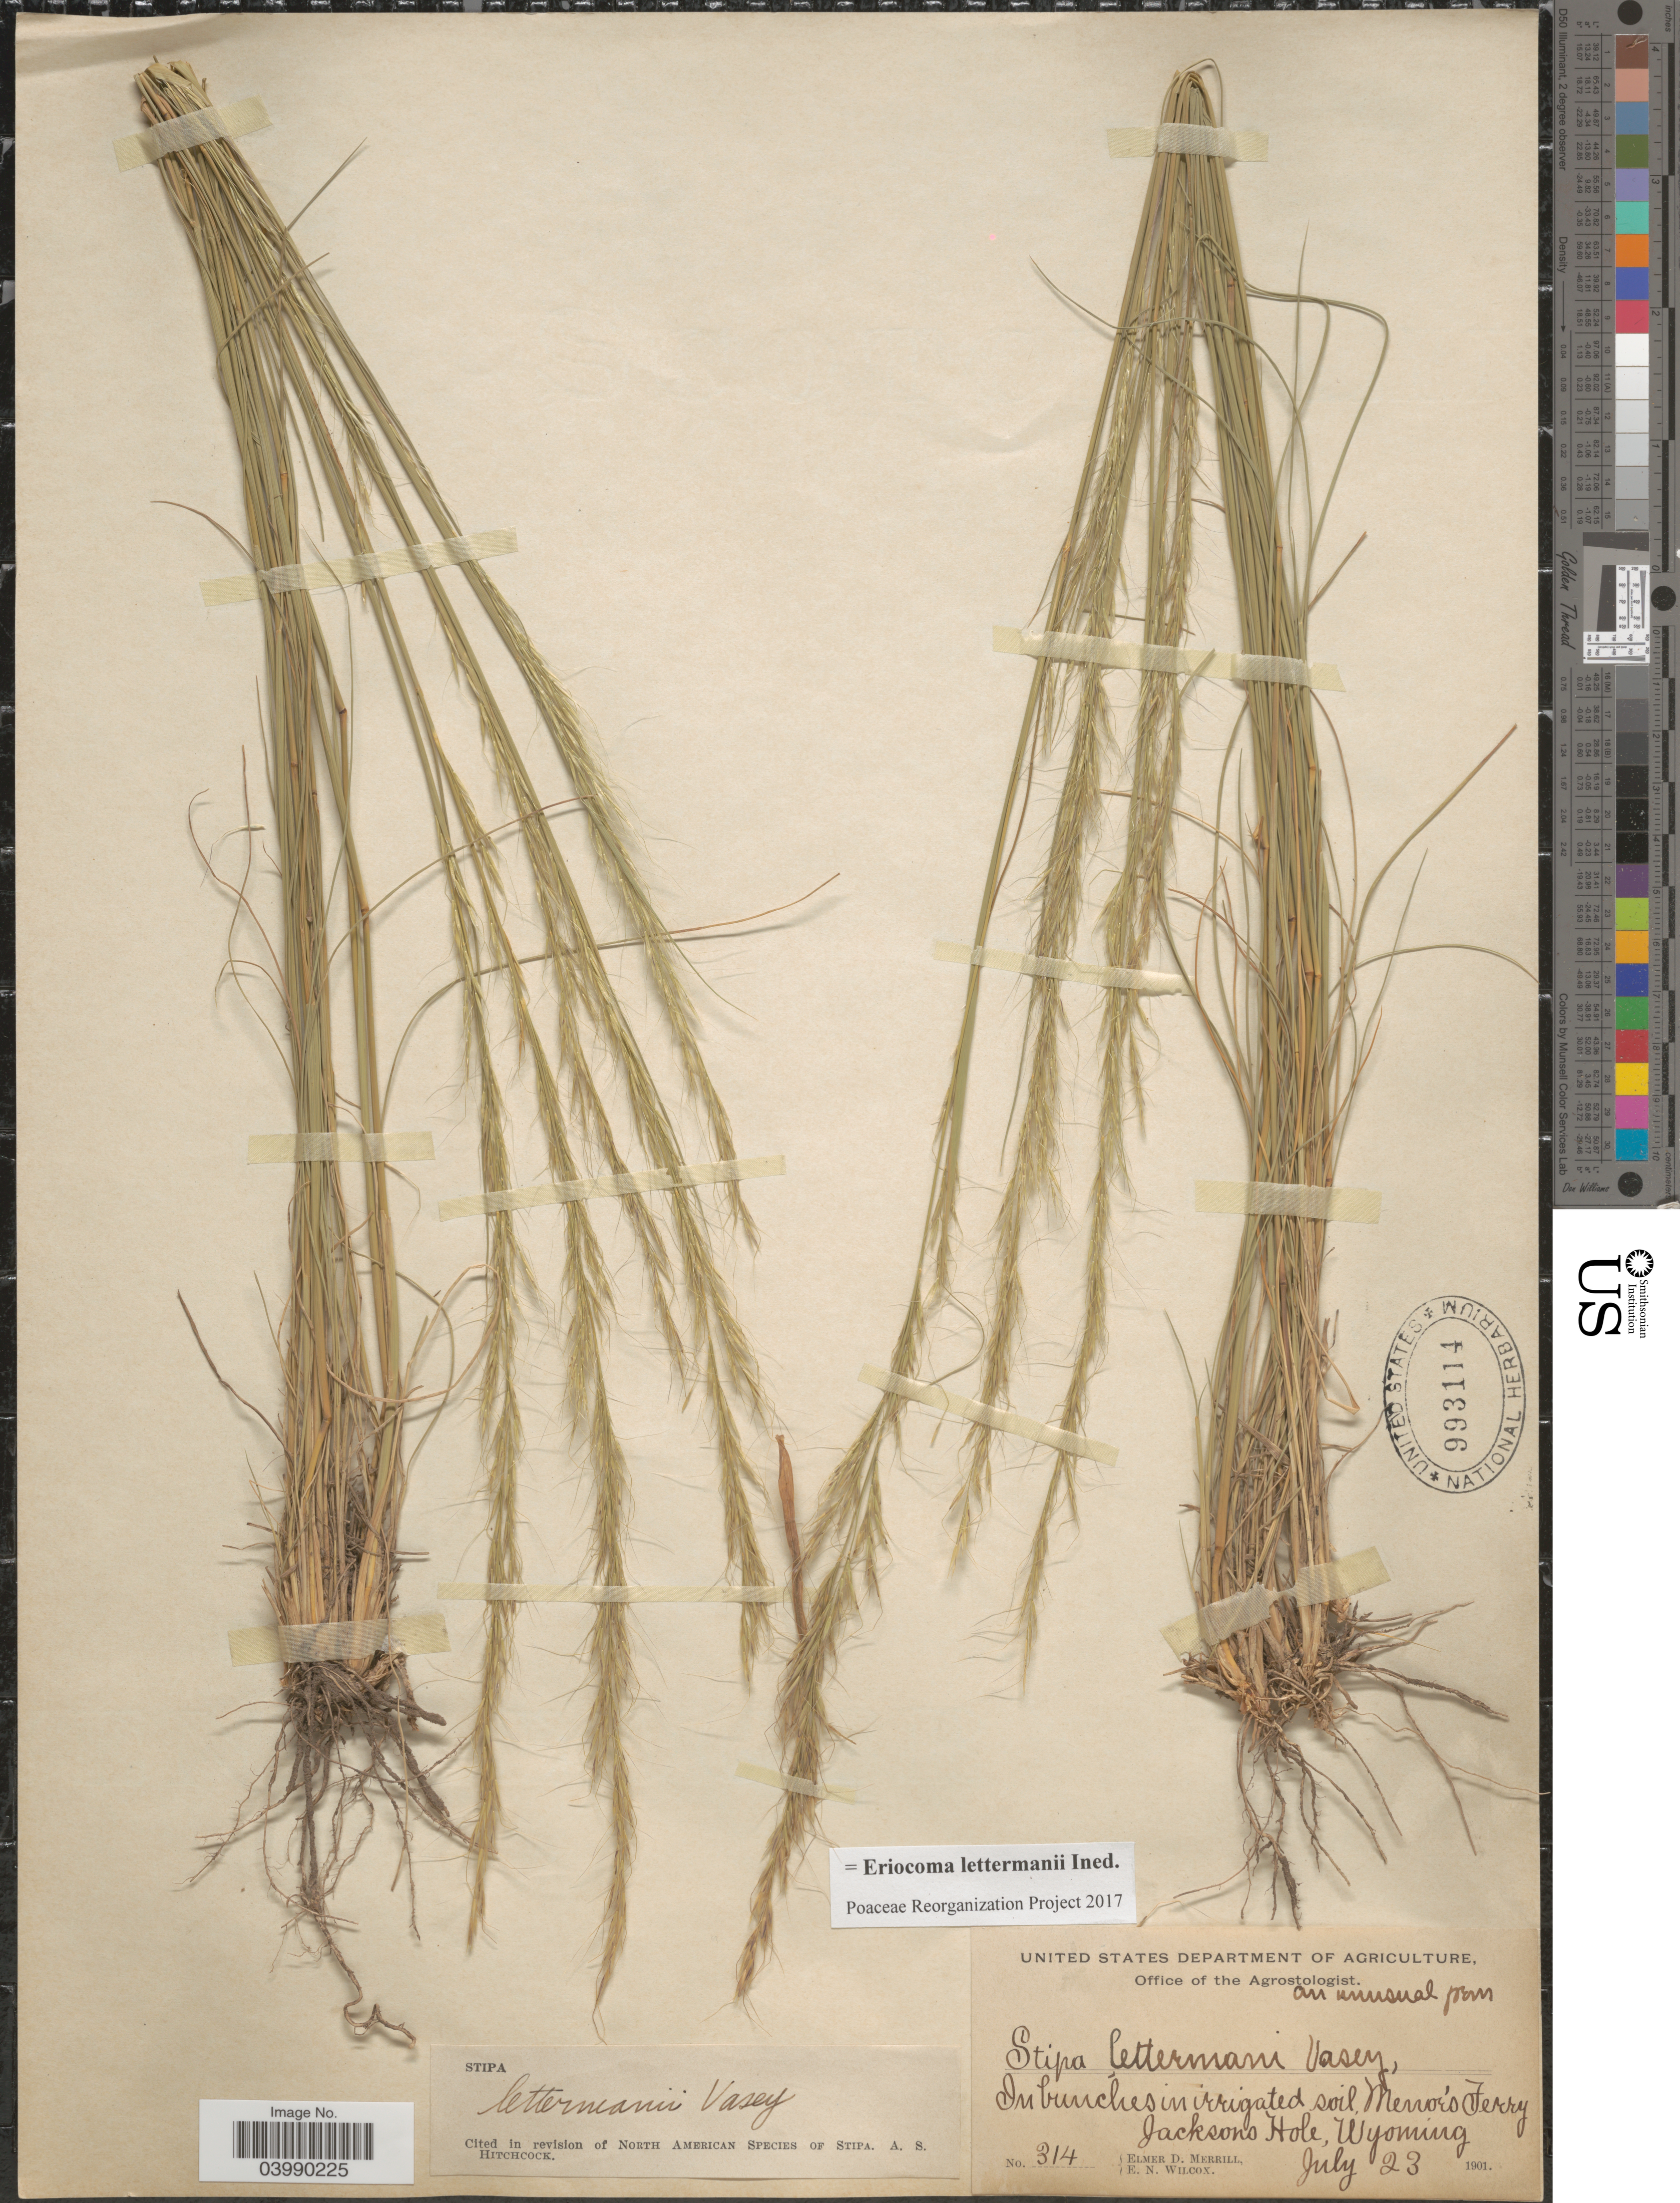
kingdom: Plantae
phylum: Tracheophyta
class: Liliopsida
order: Poales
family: Poaceae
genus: Eriocoma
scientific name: Eriocoma lettermanii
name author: (Vasey) Romasch.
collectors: E. D. Merrill & E. Wilcox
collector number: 314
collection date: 1901-07-23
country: United States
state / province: Wyoming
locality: Menors Ferry Jacksons Hole.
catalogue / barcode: US 993114